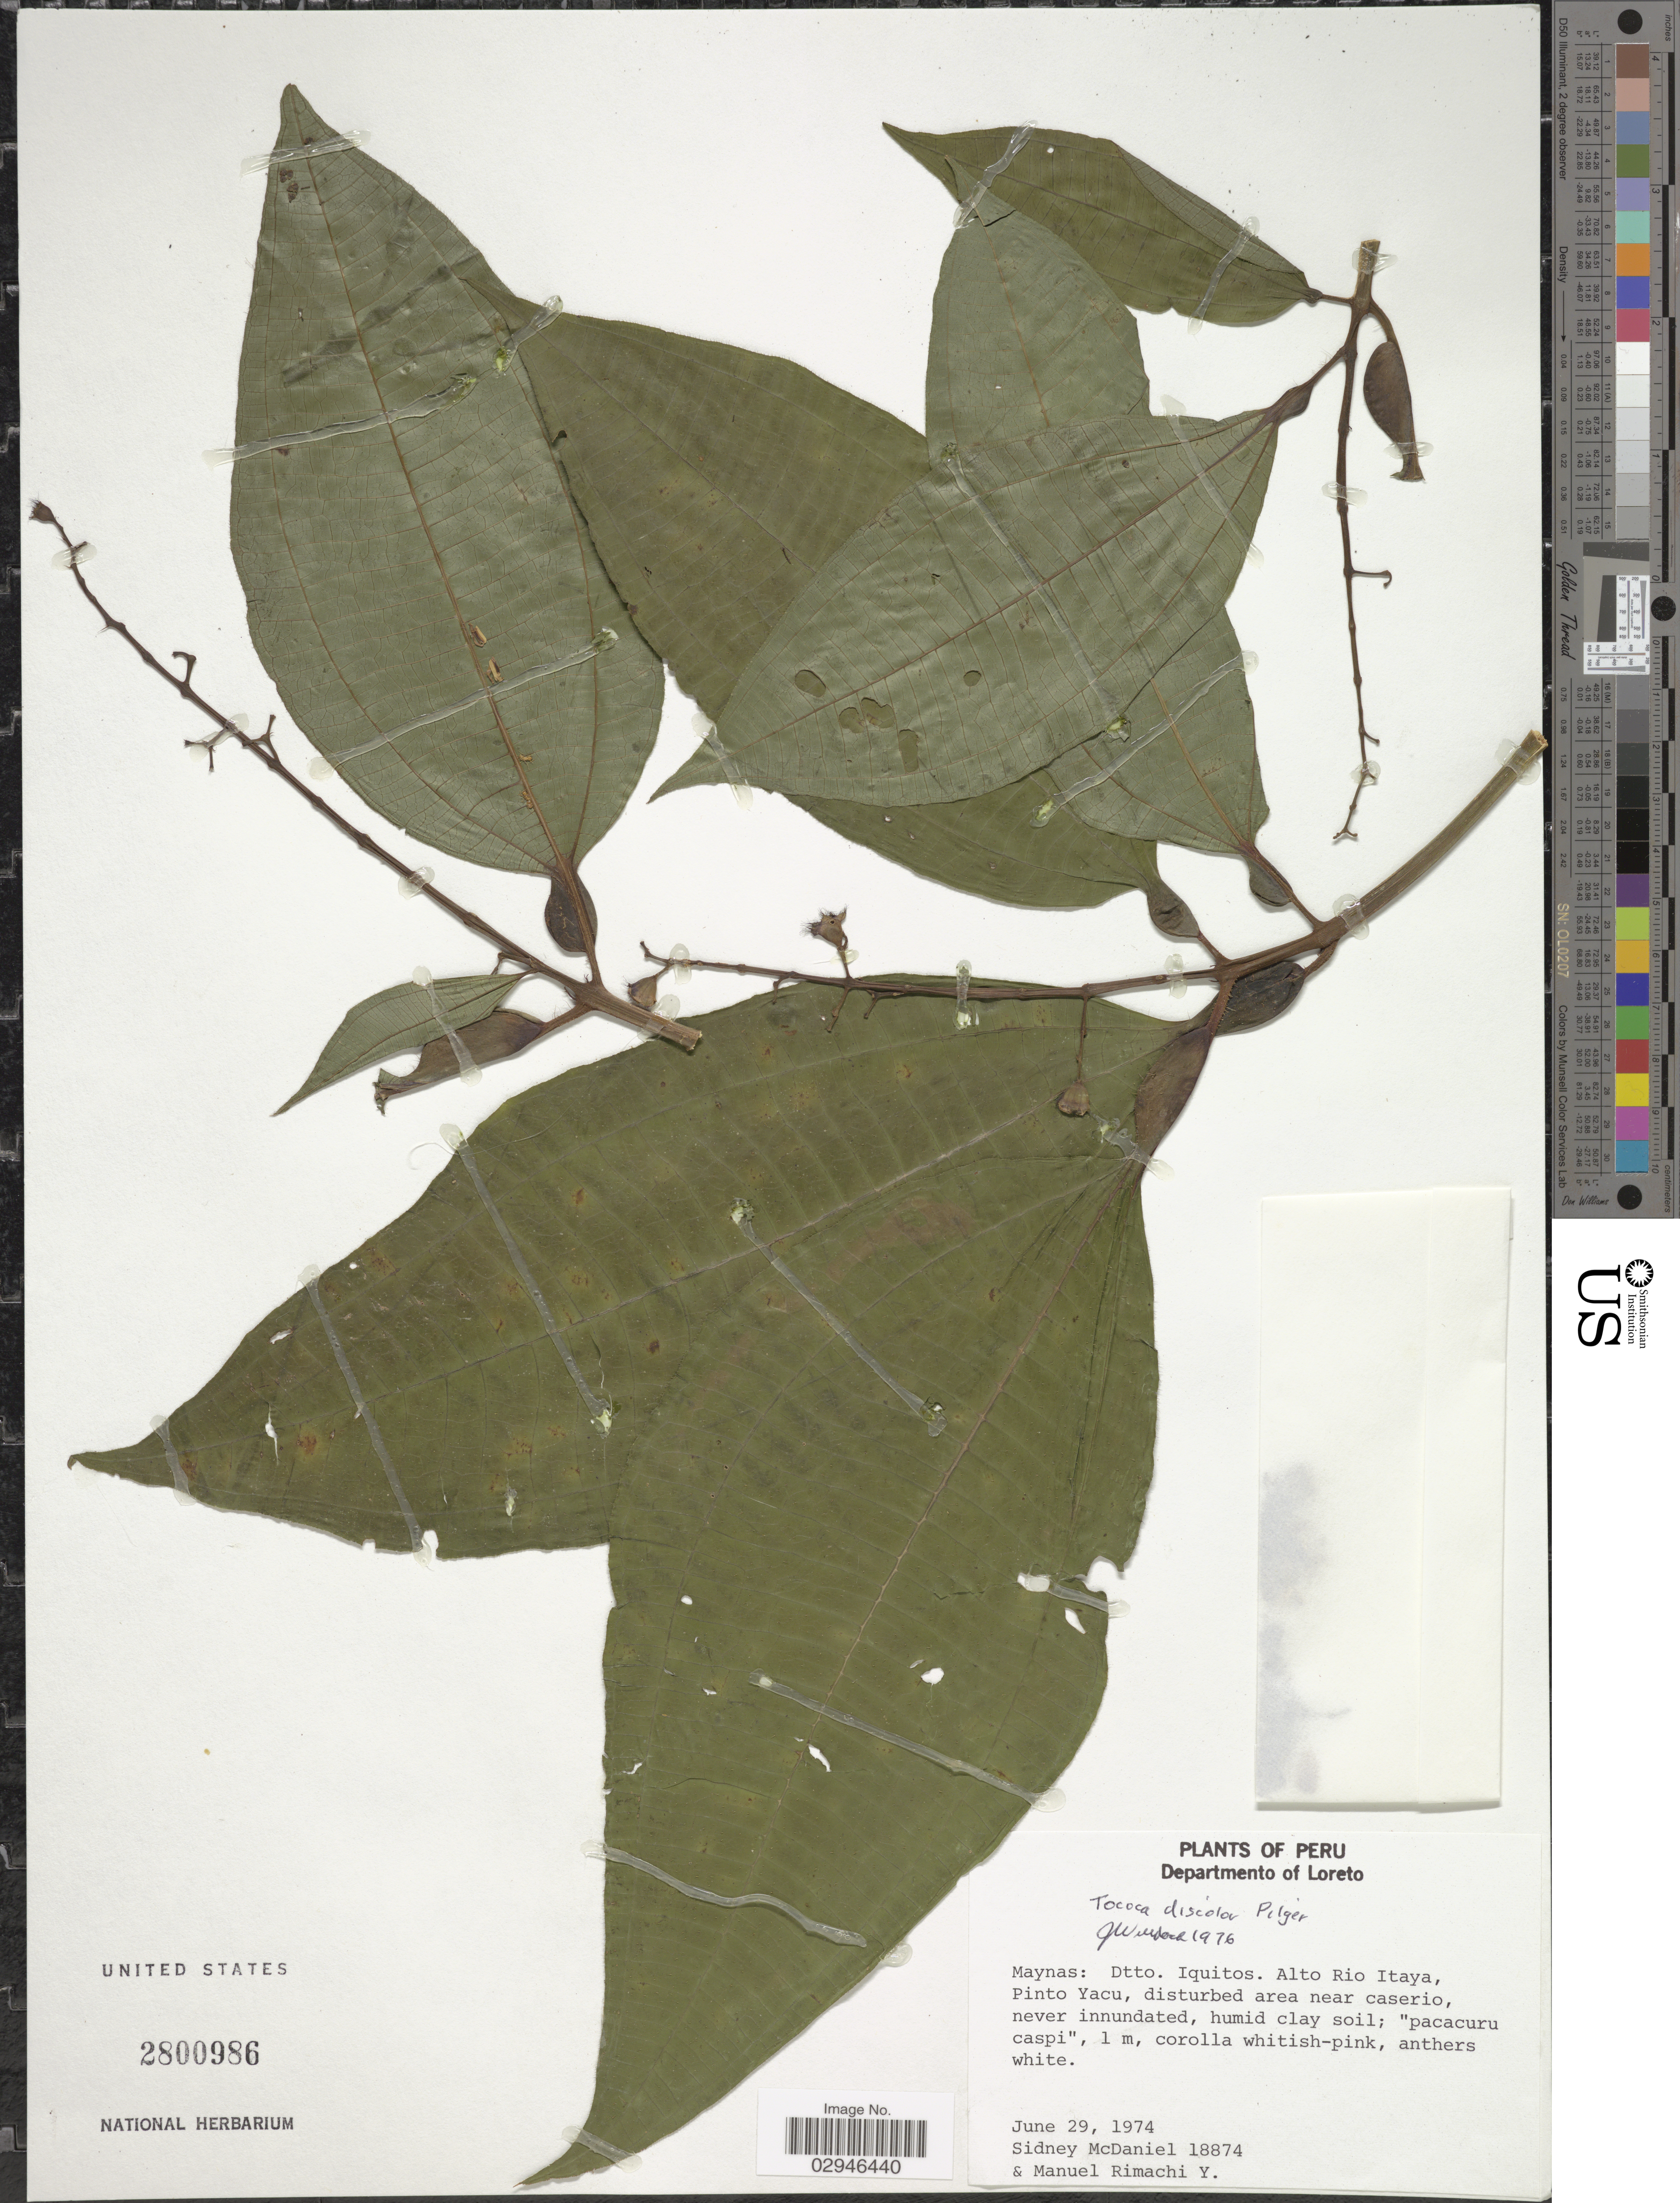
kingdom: Plantae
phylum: Tracheophyta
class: Magnoliopsida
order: Myrtales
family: Melastomataceae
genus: Tococa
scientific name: Tococa discolor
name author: Pilg.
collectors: S. McDaniel & M. Rimachi Y.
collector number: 18874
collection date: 1974-06-29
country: Peru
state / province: Loreto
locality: Departmento of Loreto, Maynas: Dtto. Iquitos, Alto Rio Itaya, Pinto Yacu, disturbed area near caserio.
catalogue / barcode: US 2800986